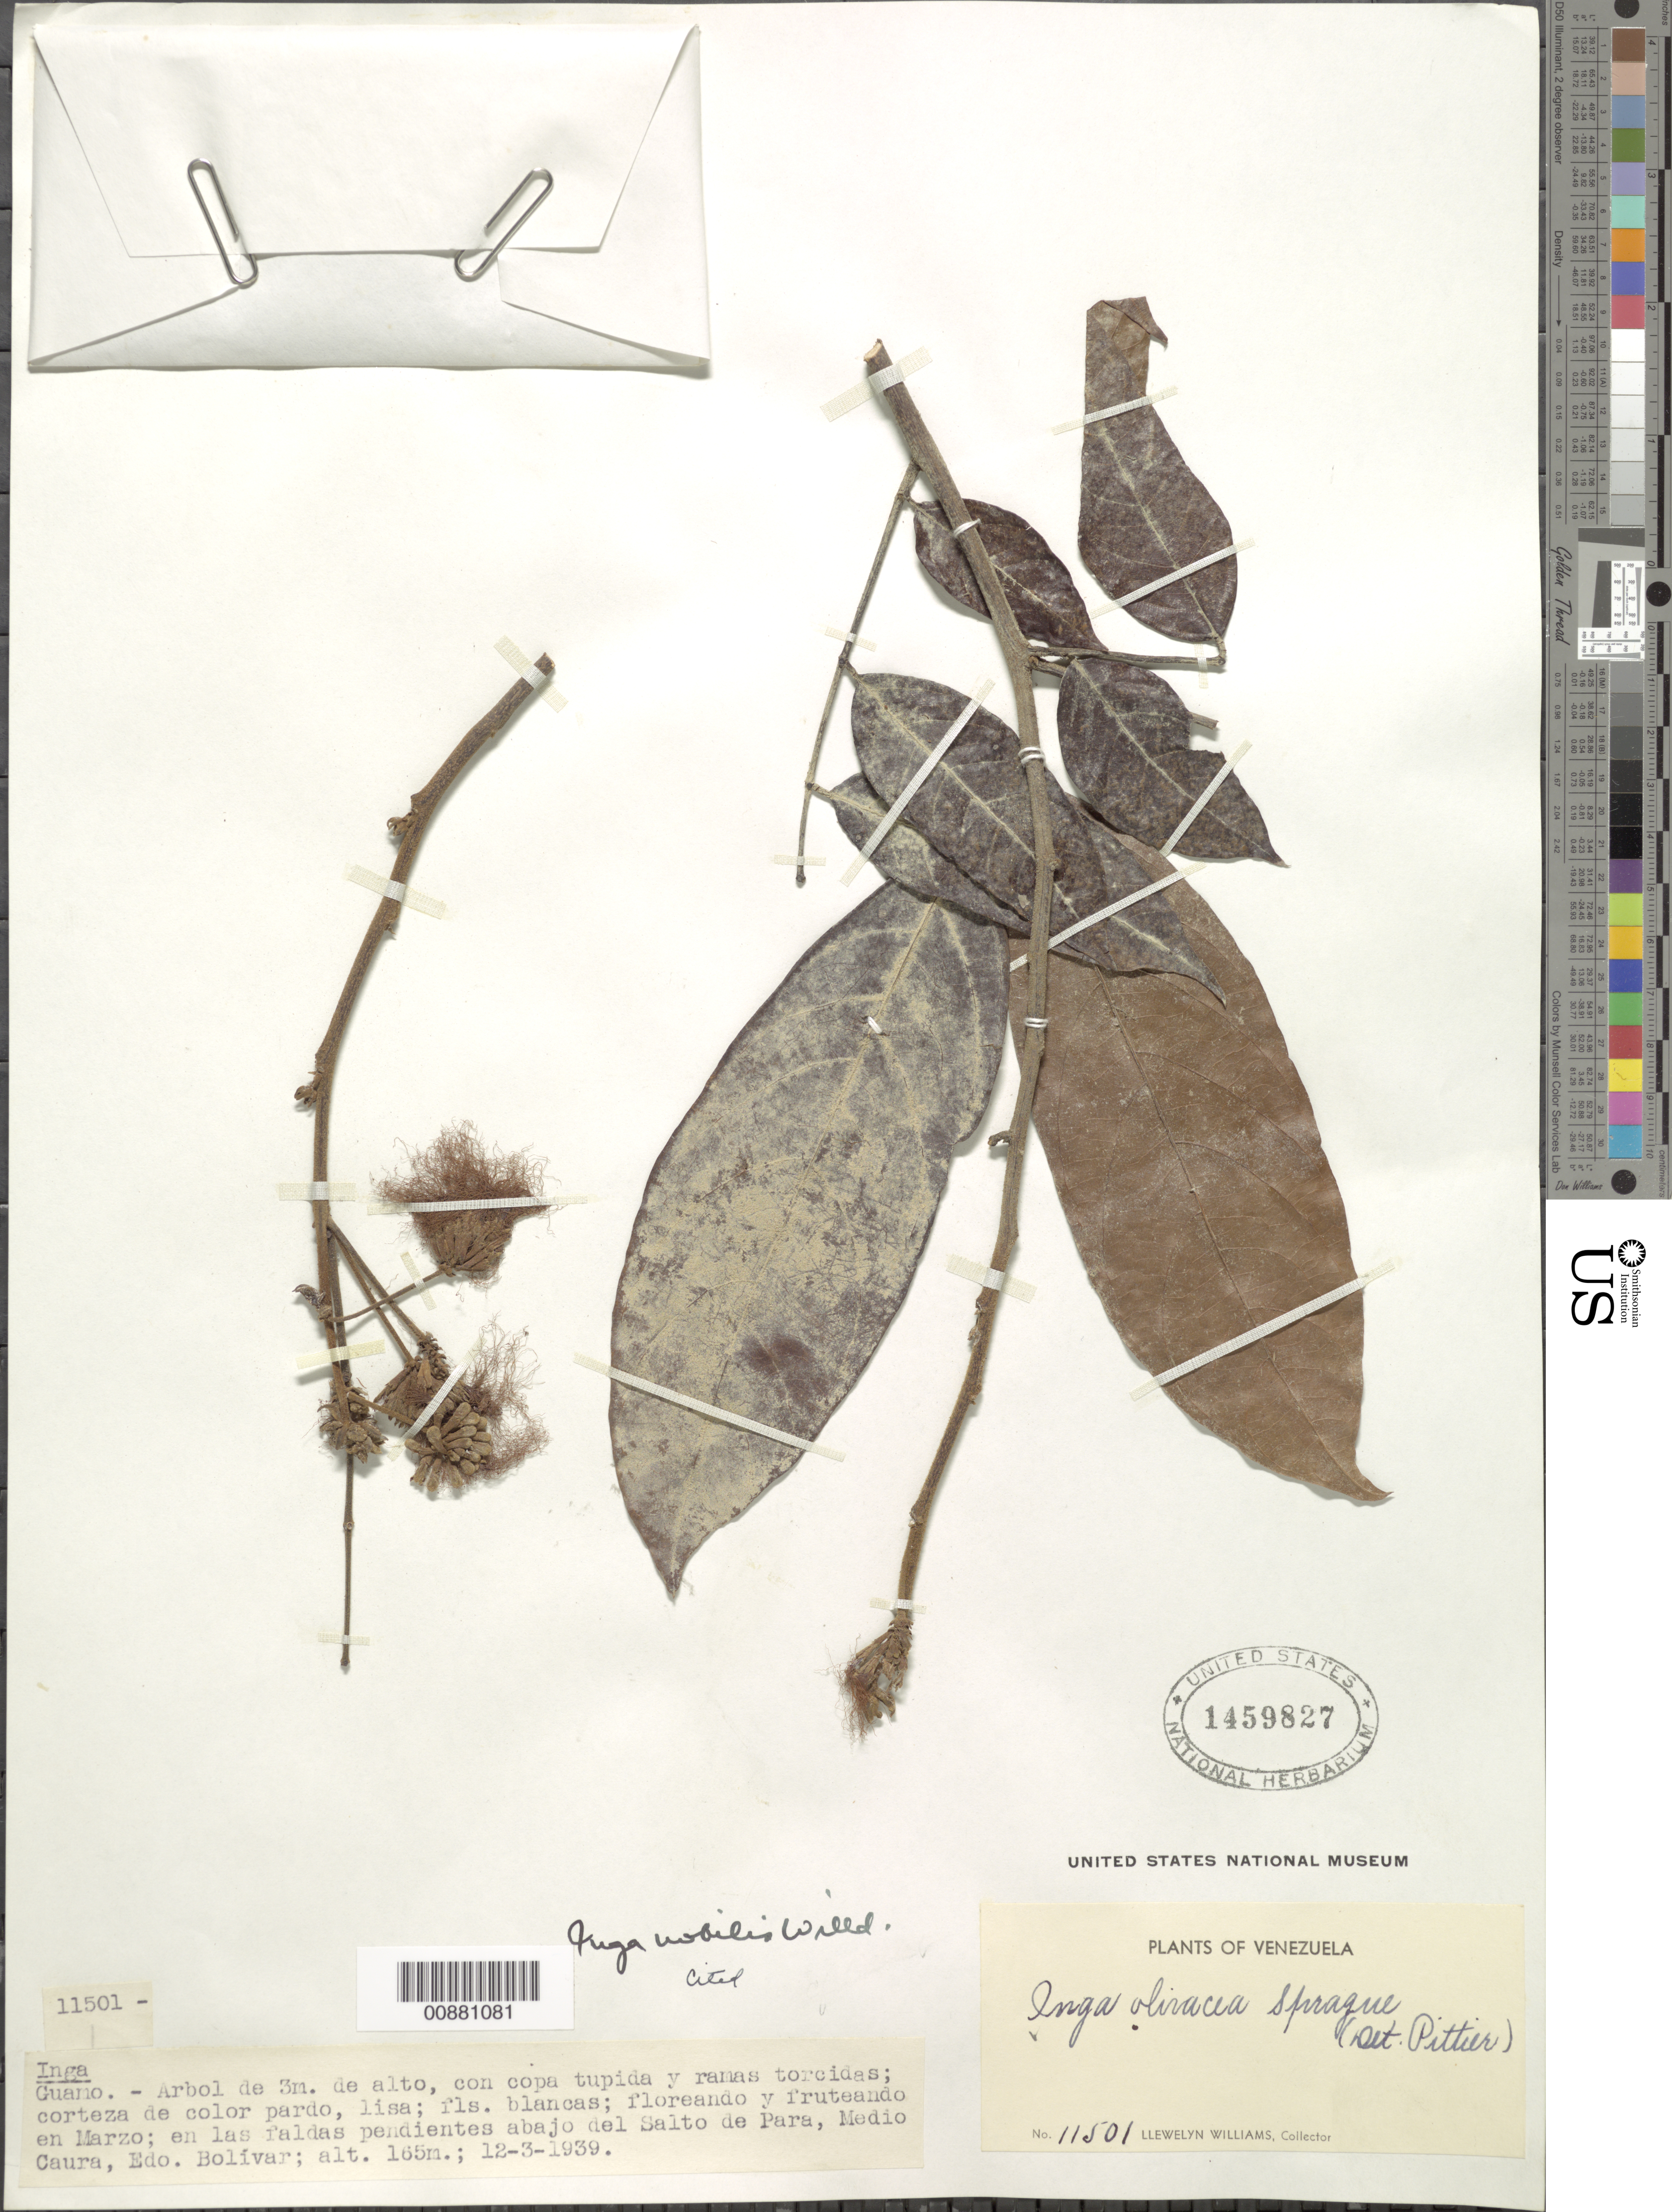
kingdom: Plantae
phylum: Tracheophyta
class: Magnoliopsida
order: Fabales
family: Fabaceae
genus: Inga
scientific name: Inga nobilis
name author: Willd.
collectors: Ll. Williams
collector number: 11501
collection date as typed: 12-Mar-39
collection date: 1939-03-12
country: Venezuela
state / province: Bolívar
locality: Salto de Para, Medio Caura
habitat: Faldas pendientes abajo del salto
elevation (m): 165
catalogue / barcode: US 1459827